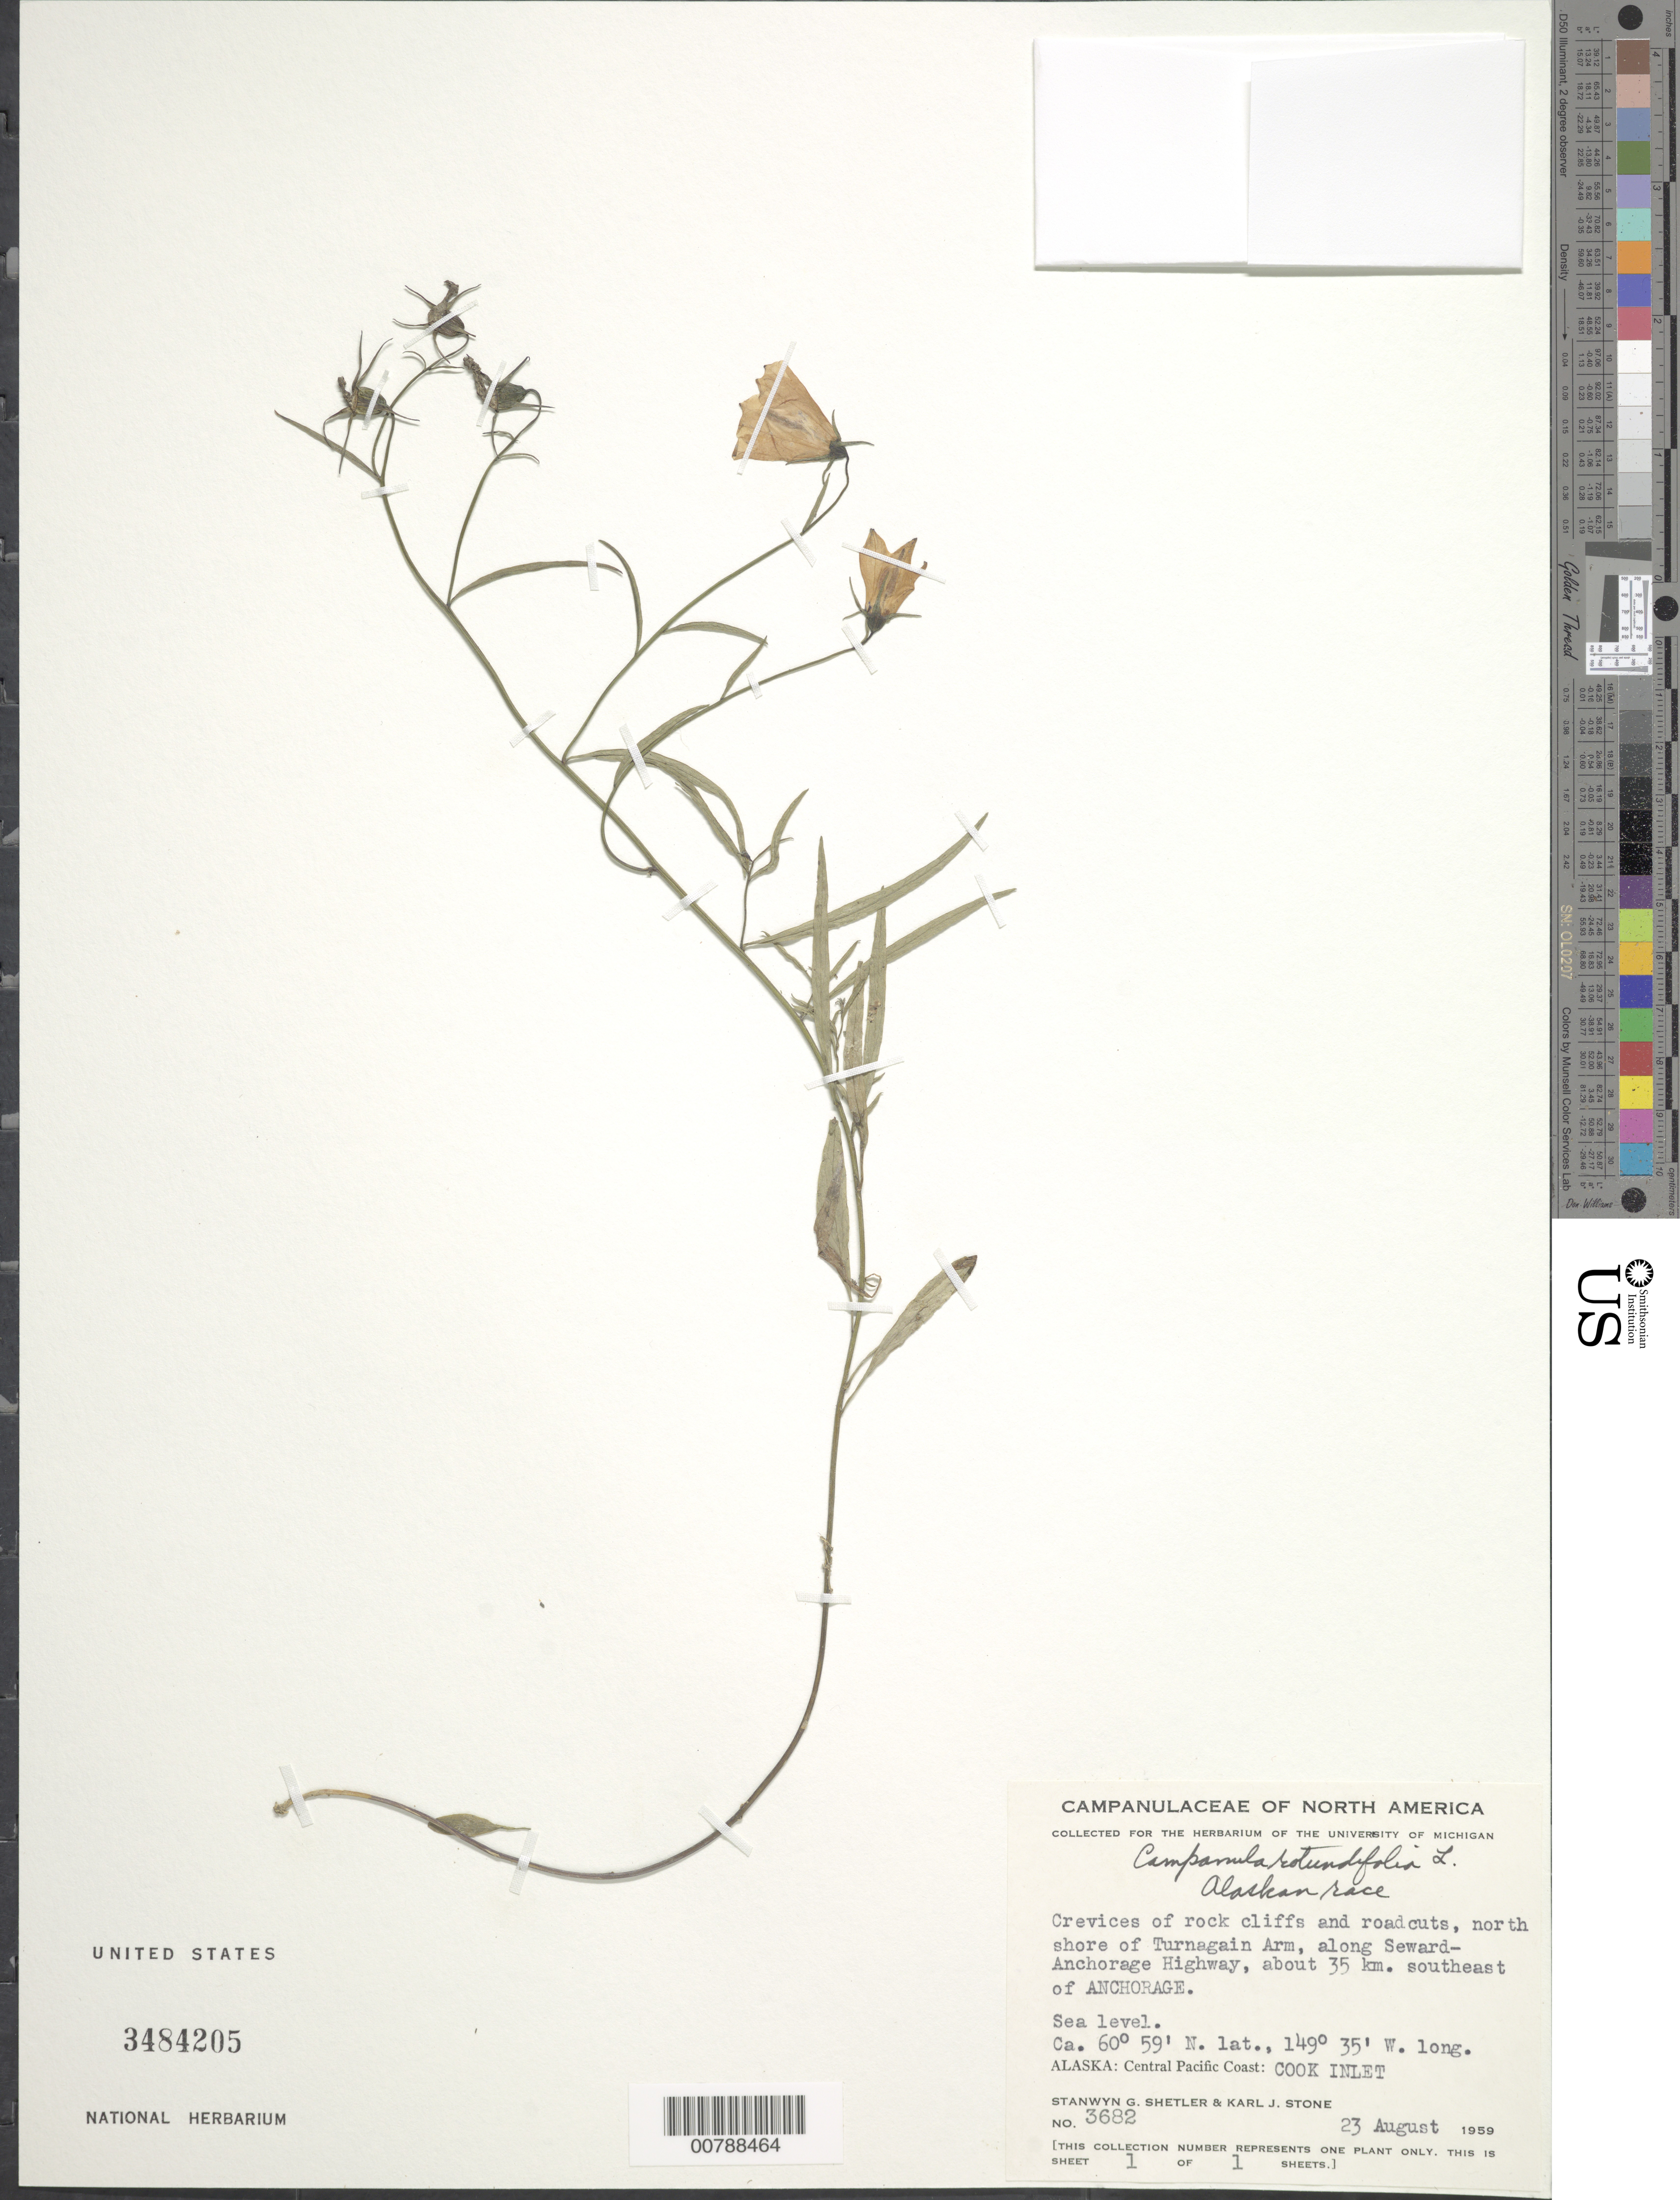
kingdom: Plantae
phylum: Tracheophyta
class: Magnoliopsida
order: Asterales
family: Campanulaceae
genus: Campanula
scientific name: Campanula rotundifolia L. Alaskan race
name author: L.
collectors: S. Shetler & K. J. Stone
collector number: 3682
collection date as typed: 23 August 1959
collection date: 1959-08-23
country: United States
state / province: Alaska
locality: Cook Inlet. North shore of Turnagain Arm, along Seward-Anchorage Highway, about 35 km. southeast of Anchorage.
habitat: Crevice of rocky cliffs and roadcuts.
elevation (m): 0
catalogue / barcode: US 3484205